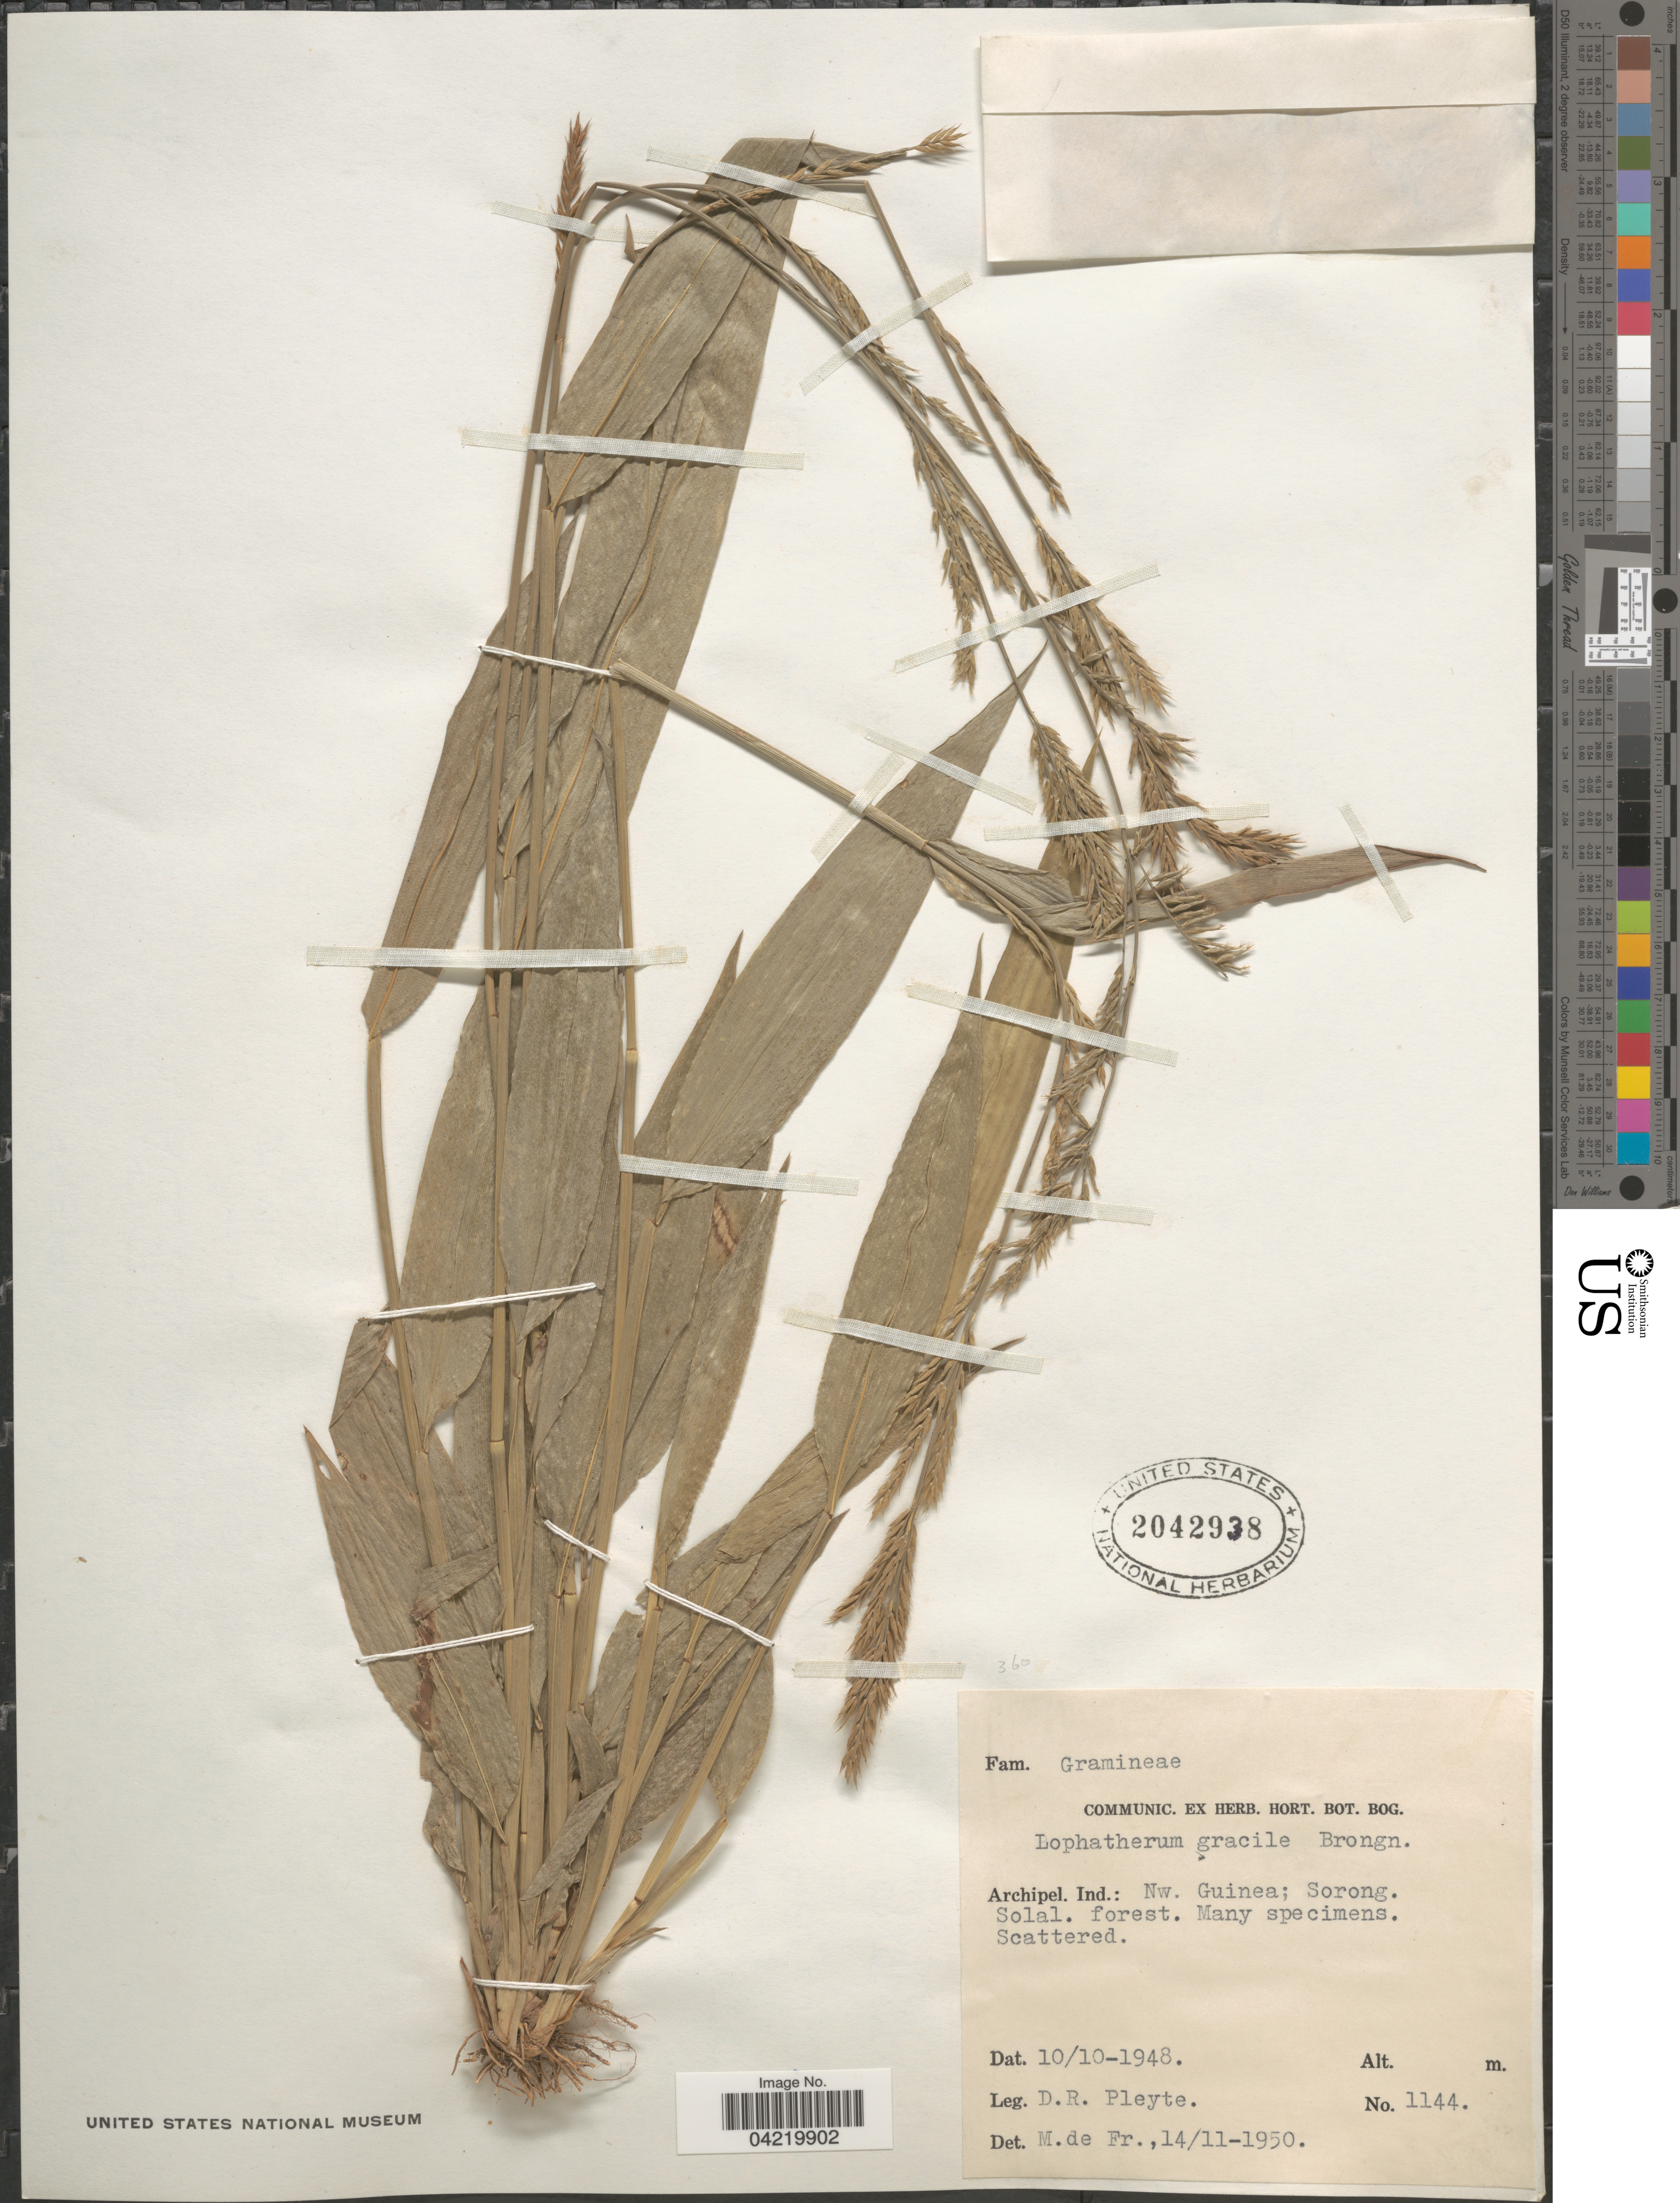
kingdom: Plantae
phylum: Tracheophyta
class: Liliopsida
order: Poales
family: Poaceae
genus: Lophatherum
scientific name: Lophatherum gracile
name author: Brongn.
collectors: D. Pleyte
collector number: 1144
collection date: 1948-10-10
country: Indonesia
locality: Archipel. Ind.: Nw. Guinea; Sorong. Solal. forest.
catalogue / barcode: US 2042938